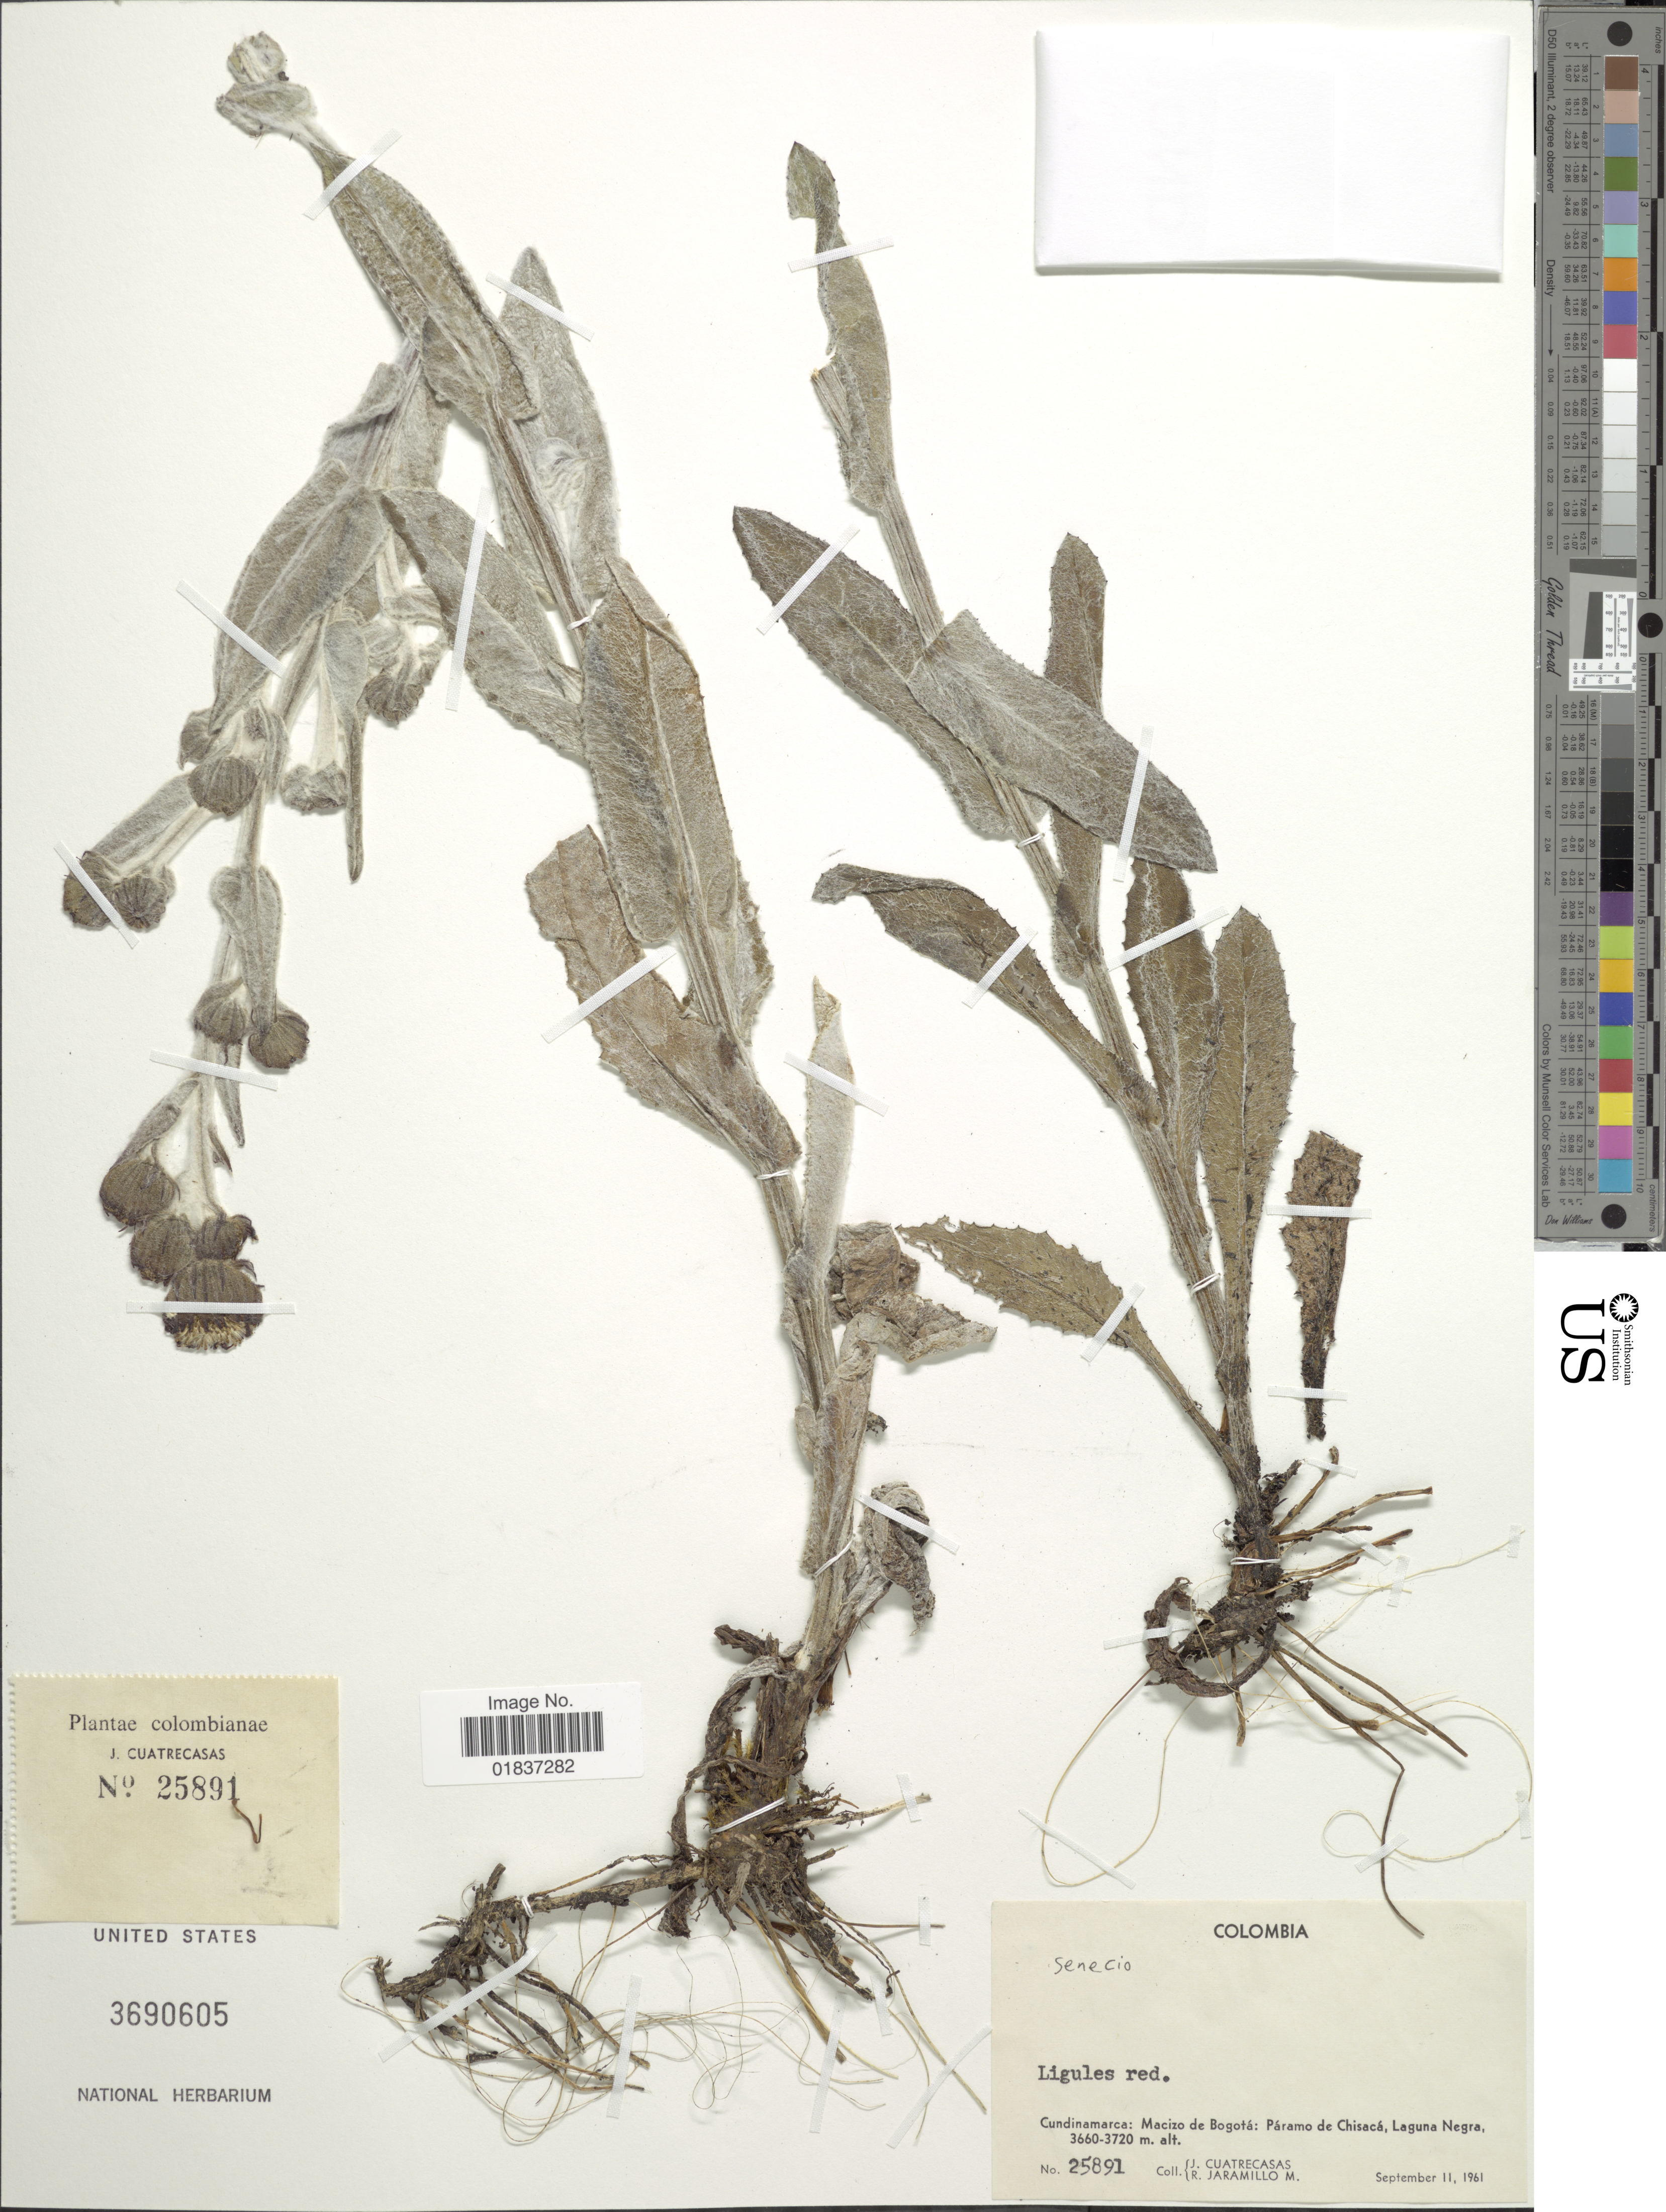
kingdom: Plantae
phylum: Tracheophyta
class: Magnoliopsida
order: Asterales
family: Asteraceae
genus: Senecio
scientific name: Senecio niveo-aureus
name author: Cuatrec.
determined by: Salomon, Luciana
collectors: J. Cuatrecasas & R. Jaramillo M.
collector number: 25891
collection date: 1961-09-11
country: Colombia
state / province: Cundinamarca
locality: Cundinamarca: Macizo de Bogota: Paramo de Chisaca, Laguna Negra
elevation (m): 3660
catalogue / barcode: US 3690605